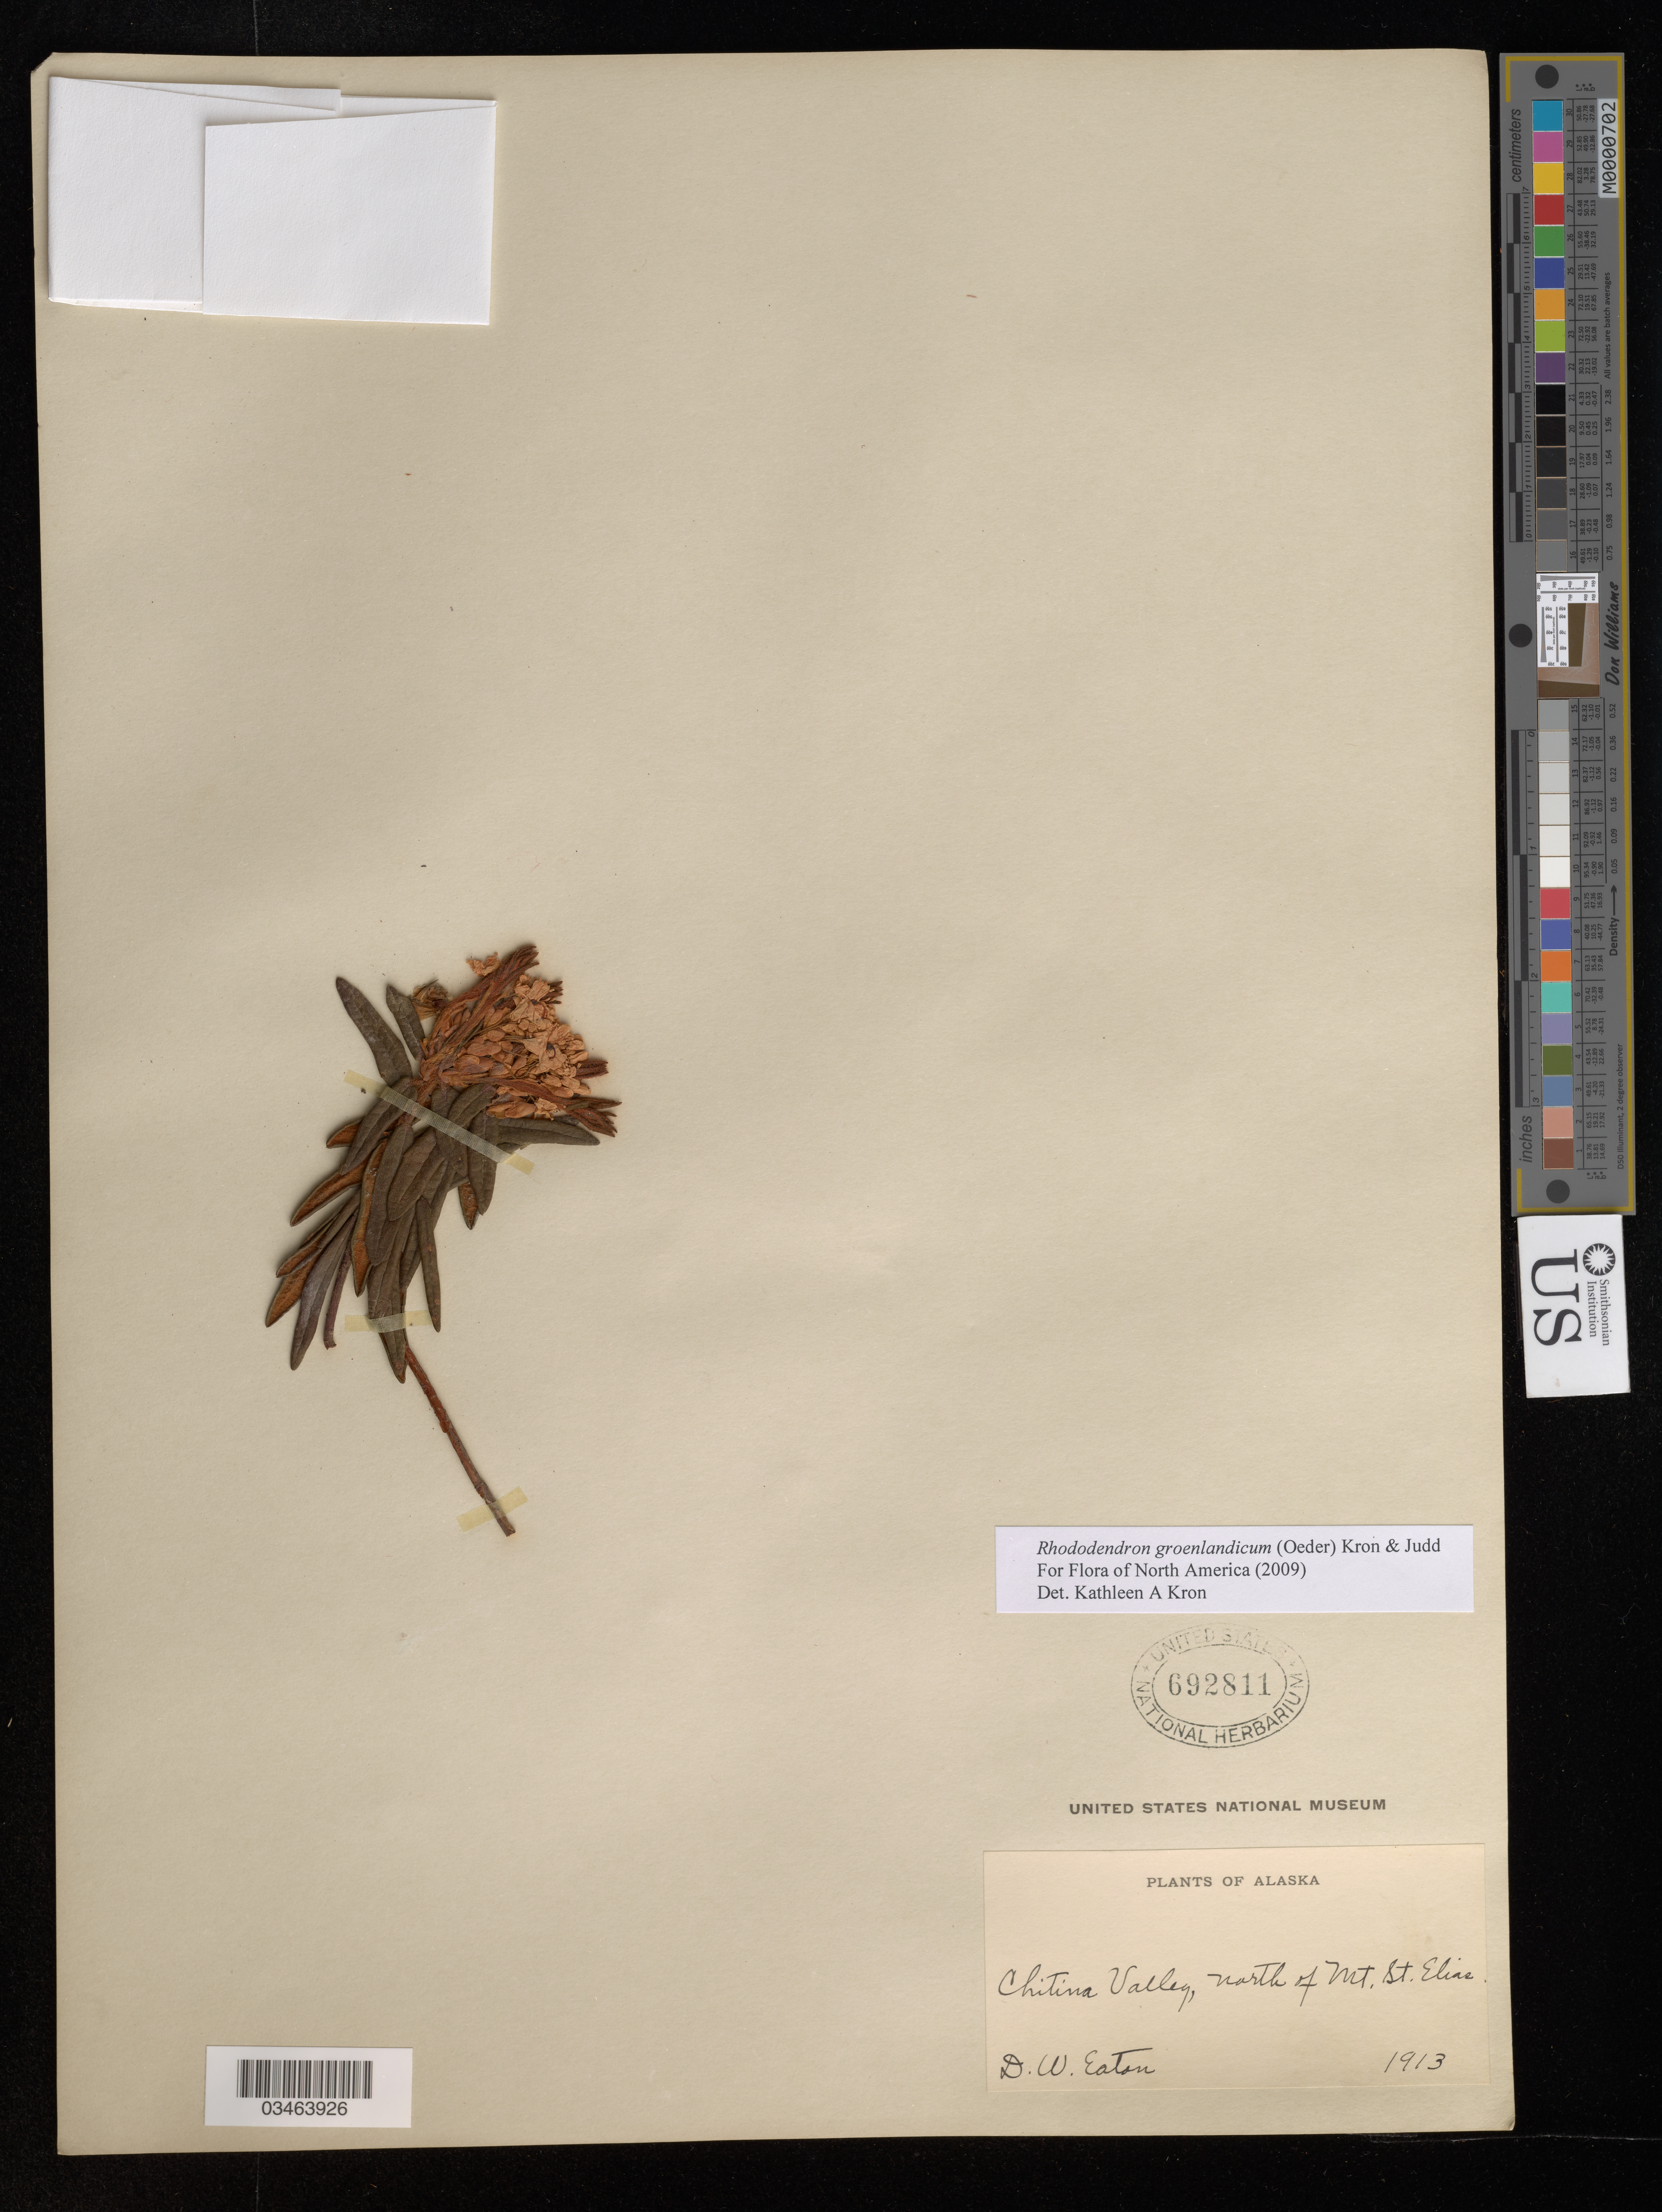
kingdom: Plantae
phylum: Tracheophyta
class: Magnoliopsida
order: Ericales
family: Ericaceae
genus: Rhododendron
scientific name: Rhododendron groenlandicum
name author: (Oeder) Kron & Judd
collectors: D. Eaton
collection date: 1913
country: United States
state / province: Alaska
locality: Chitina Valley, north of Mt. St. Elias.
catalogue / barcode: US 692811